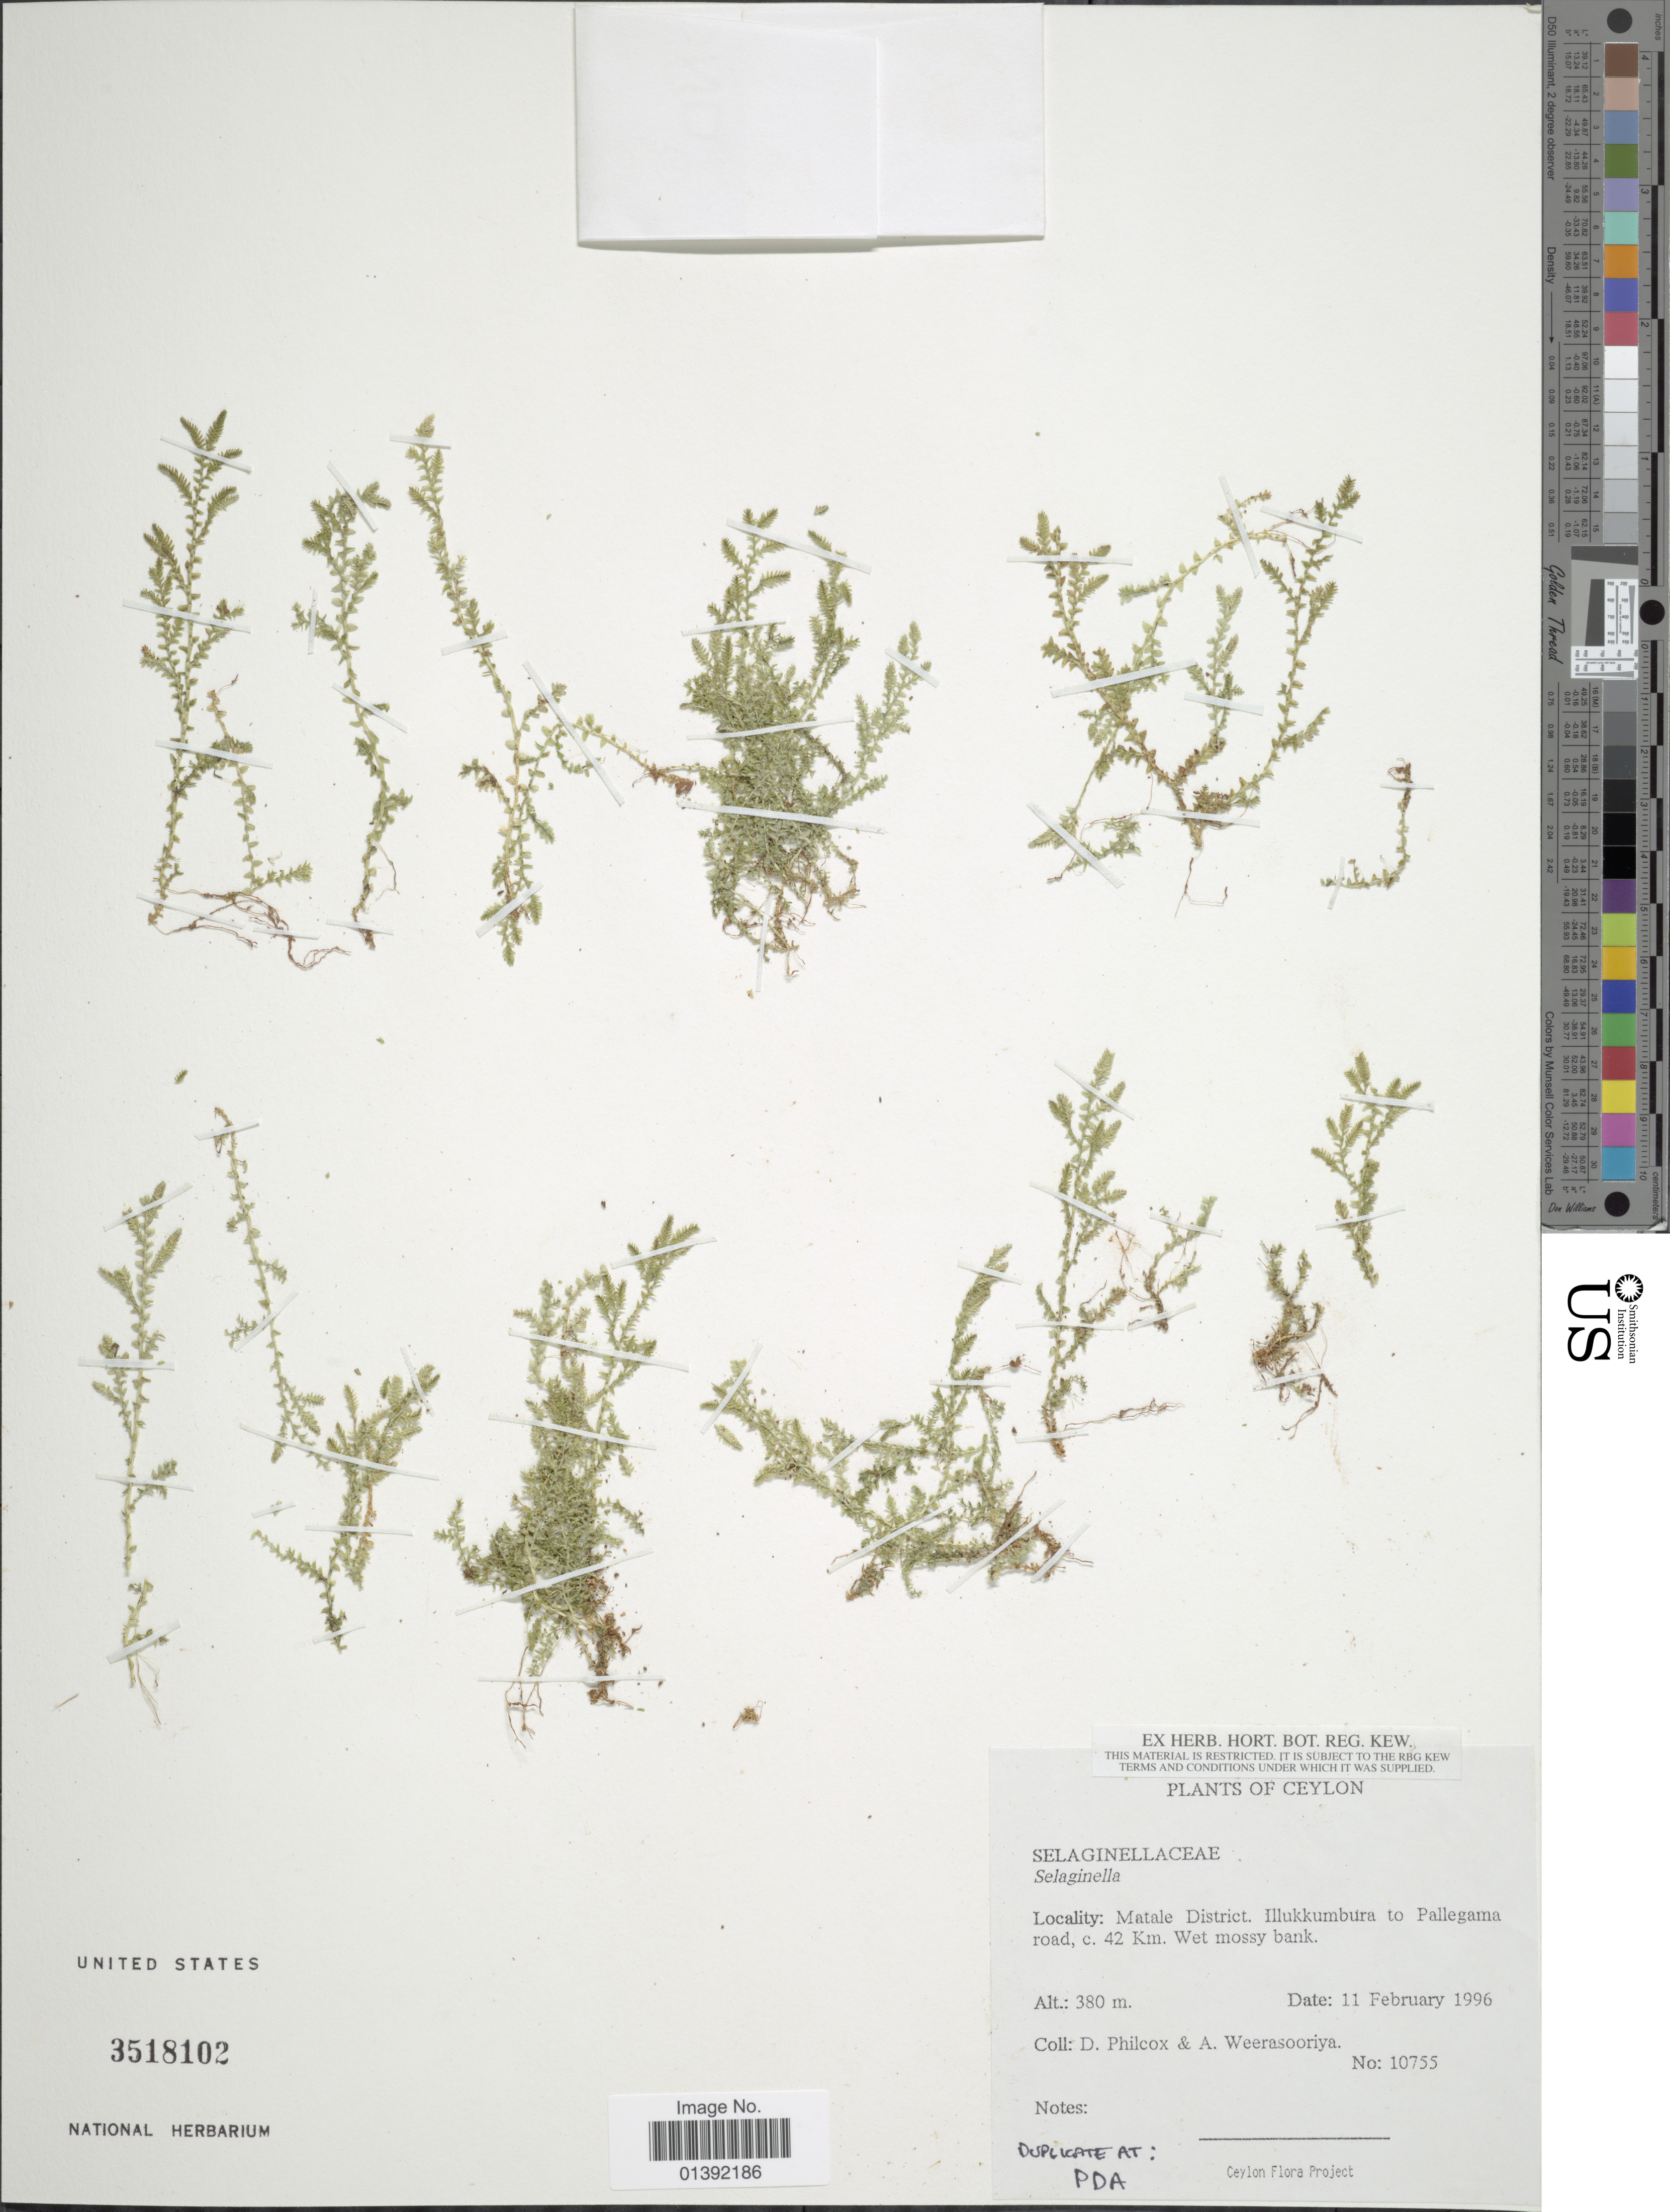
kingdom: Plantae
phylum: Tracheophyta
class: Lycopodiopsida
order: Selaginellales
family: Selaginellaceae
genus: Selaginella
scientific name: Selaginella sp.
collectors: D. Philcox & A. Weerasooriya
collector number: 10755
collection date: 1996-02-11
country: Sri Lanka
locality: Ceylon, Matale District, Illukkumbura to Pallegama road, c. 42 km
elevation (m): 380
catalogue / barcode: US 3518102